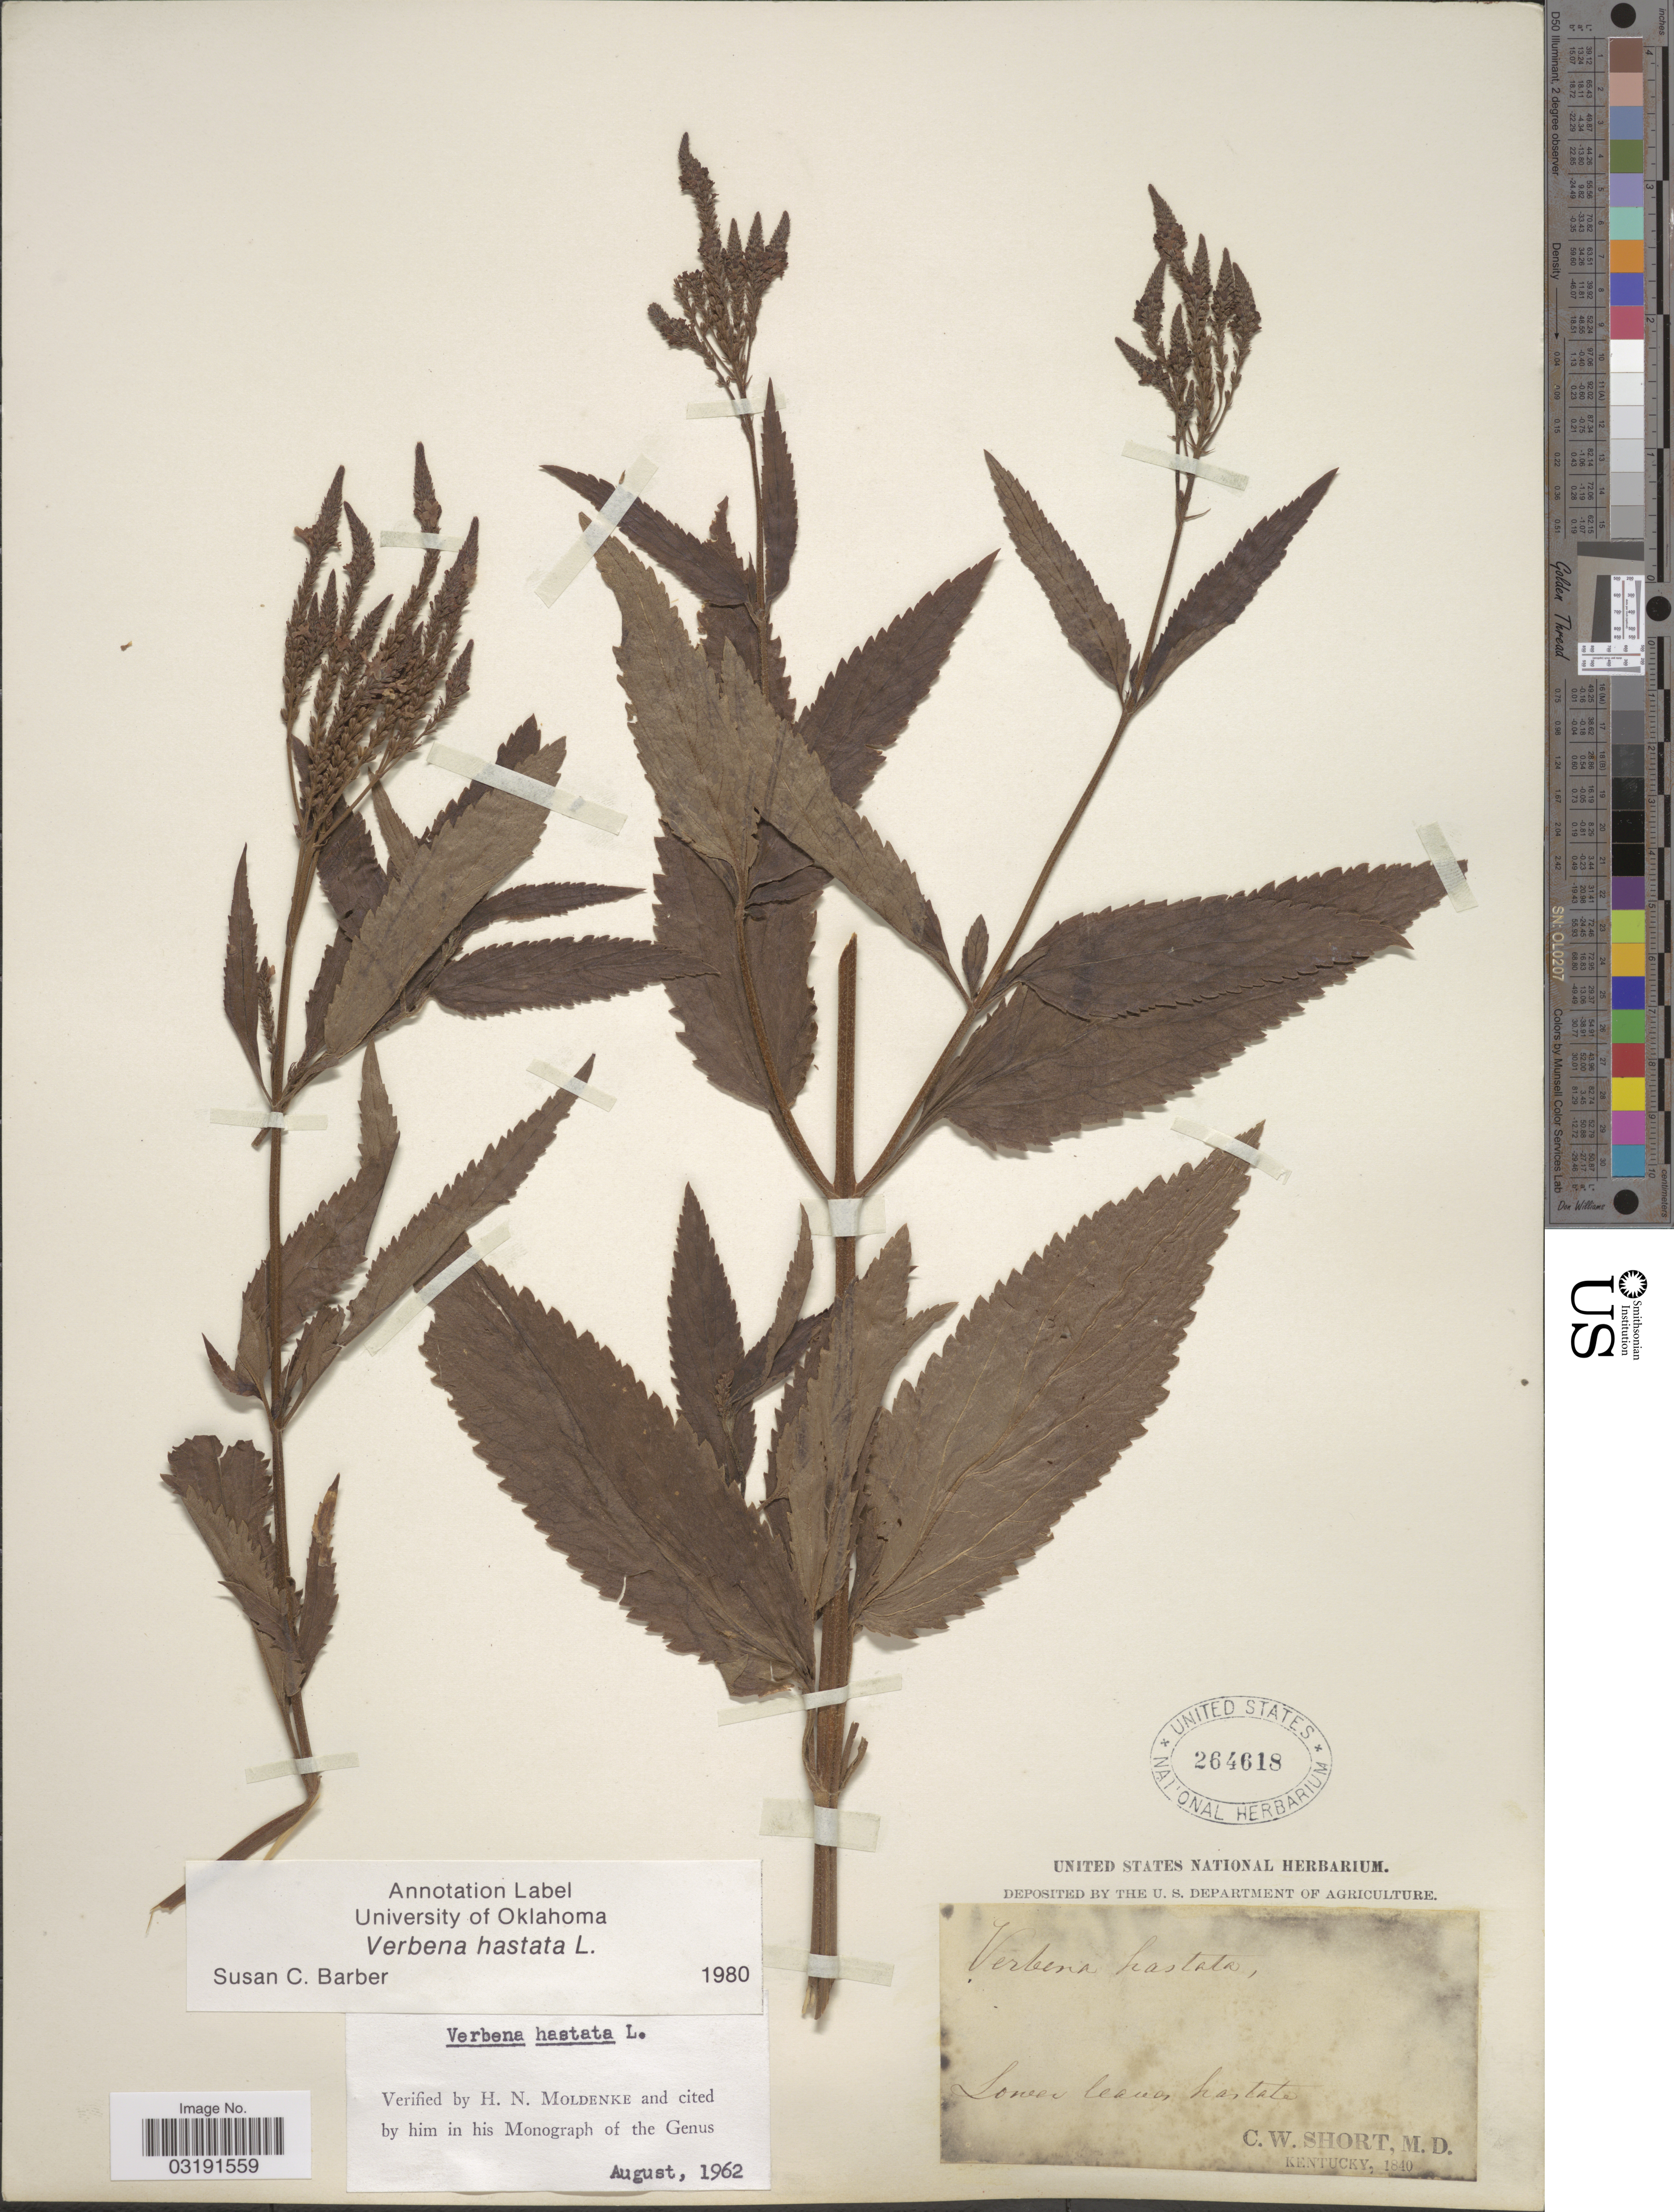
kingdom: Plantae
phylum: Tracheophyta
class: Magnoliopsida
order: Lamiales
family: Verbenaceae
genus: Verbena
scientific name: Verbena hastata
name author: L.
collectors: C. W. Short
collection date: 1840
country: United States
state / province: Kentucky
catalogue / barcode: US 264618